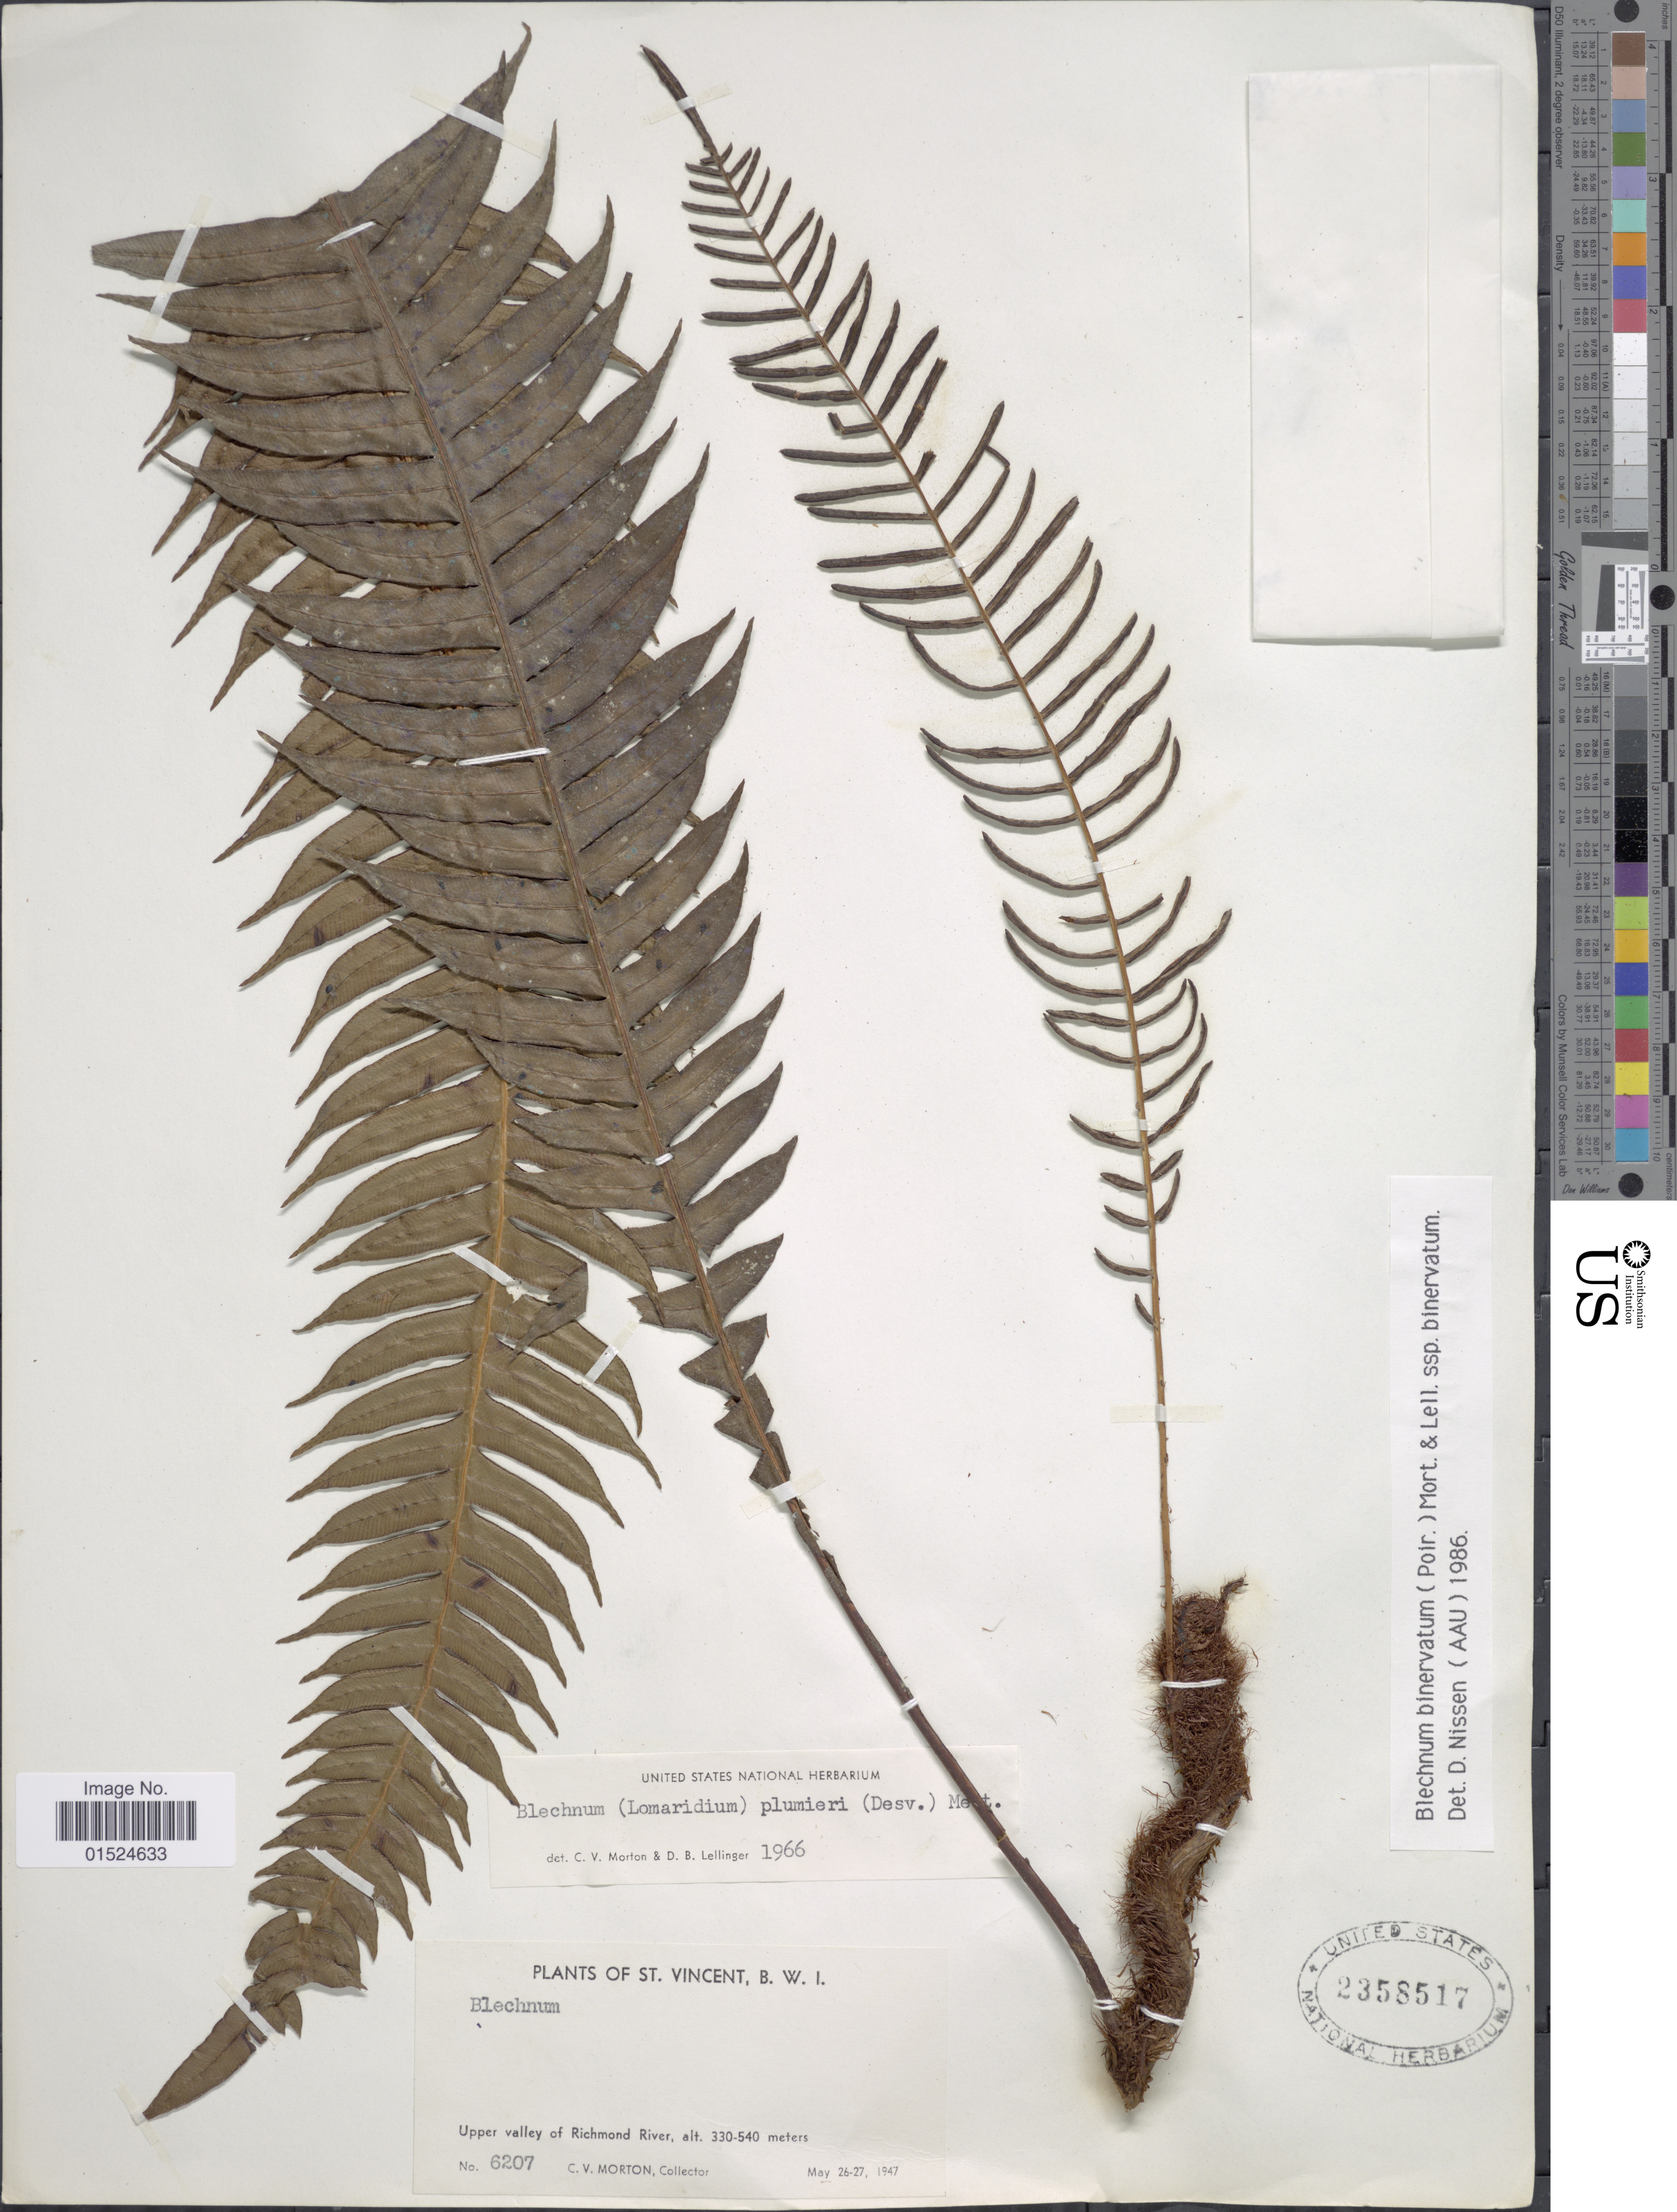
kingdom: Plantae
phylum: Tracheophyta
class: Polypodiopsida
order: Polypodiales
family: Blechnaceae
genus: Blechnum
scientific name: Blechnum binervatum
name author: (Poir.) C.V. Morton & Lellinger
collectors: C. V. Morton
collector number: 6207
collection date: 1947-05-26/1947-05-27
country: St. Vincent - Grenadines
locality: St. Vincent, B.W.I., Upper valley of Richmond River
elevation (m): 330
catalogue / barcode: US 2358517